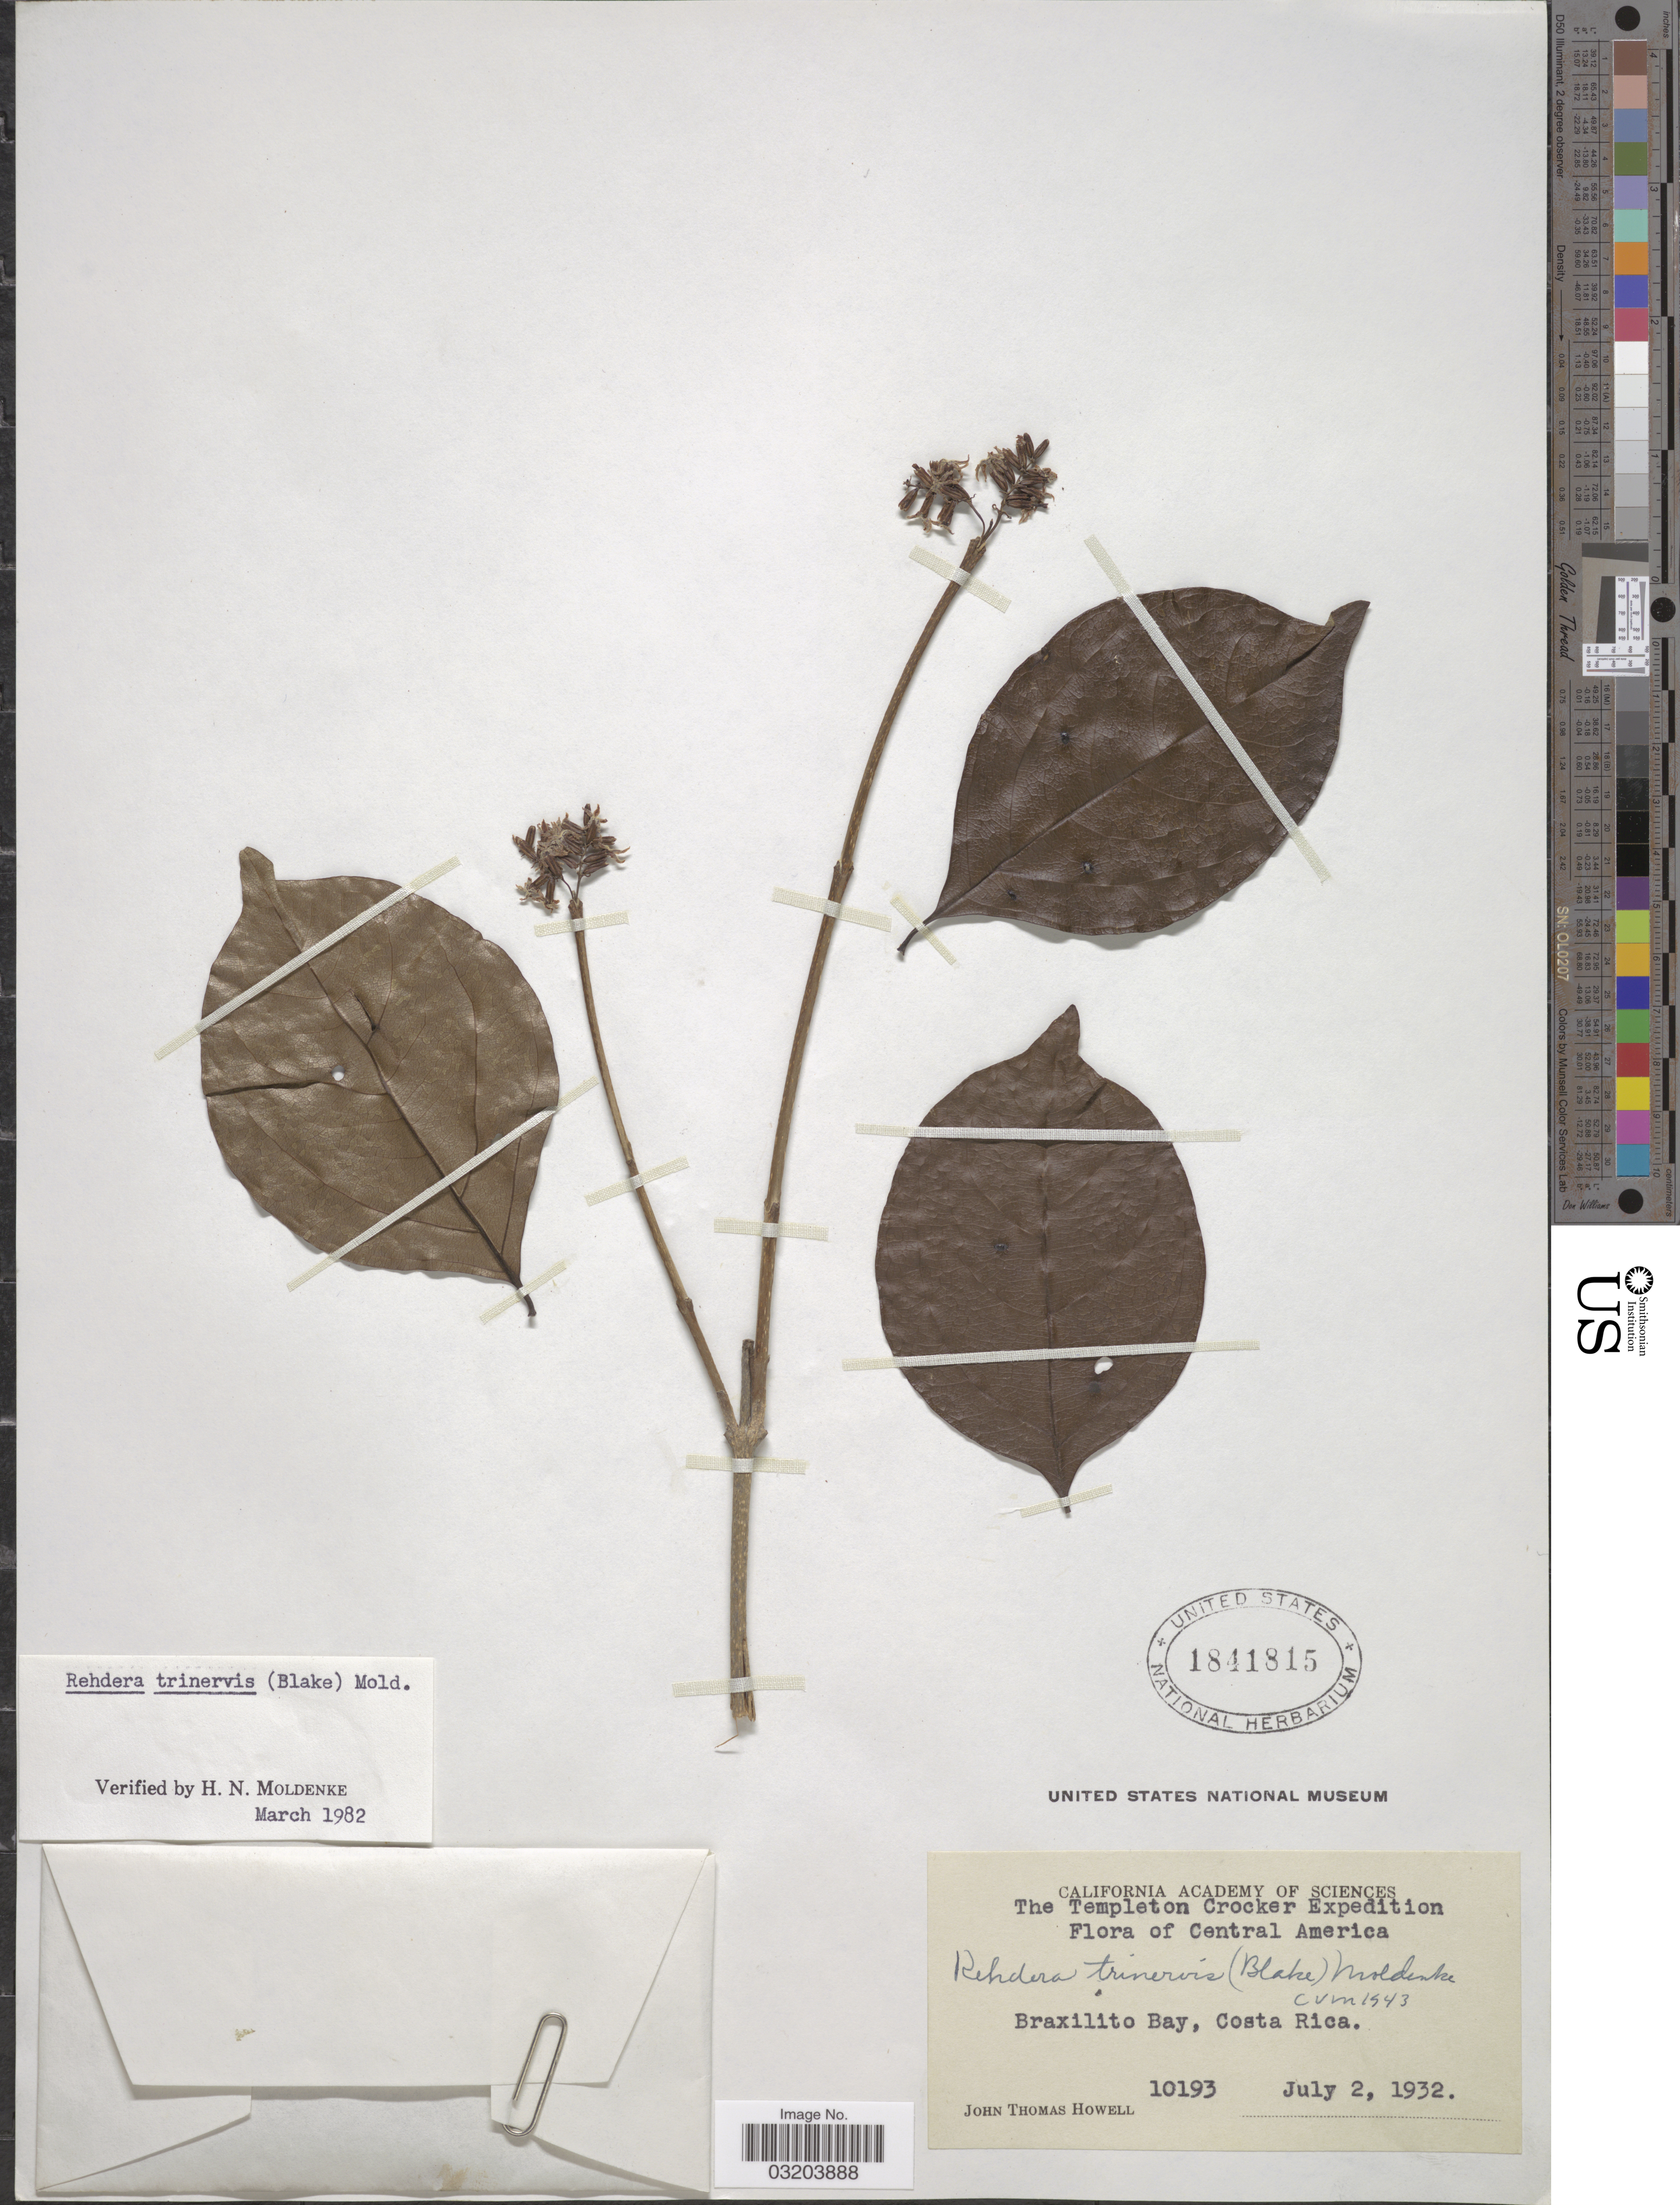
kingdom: Plantae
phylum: Tracheophyta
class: Magnoliopsida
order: Lamiales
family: Verbenaceae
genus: Rehdera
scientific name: Rehdera trinervis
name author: (S.F. Blake) Moldenke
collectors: J. T. Howell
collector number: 10193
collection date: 1932-07-02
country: Costa Rica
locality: Braxilito Bay.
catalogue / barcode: US 1841815